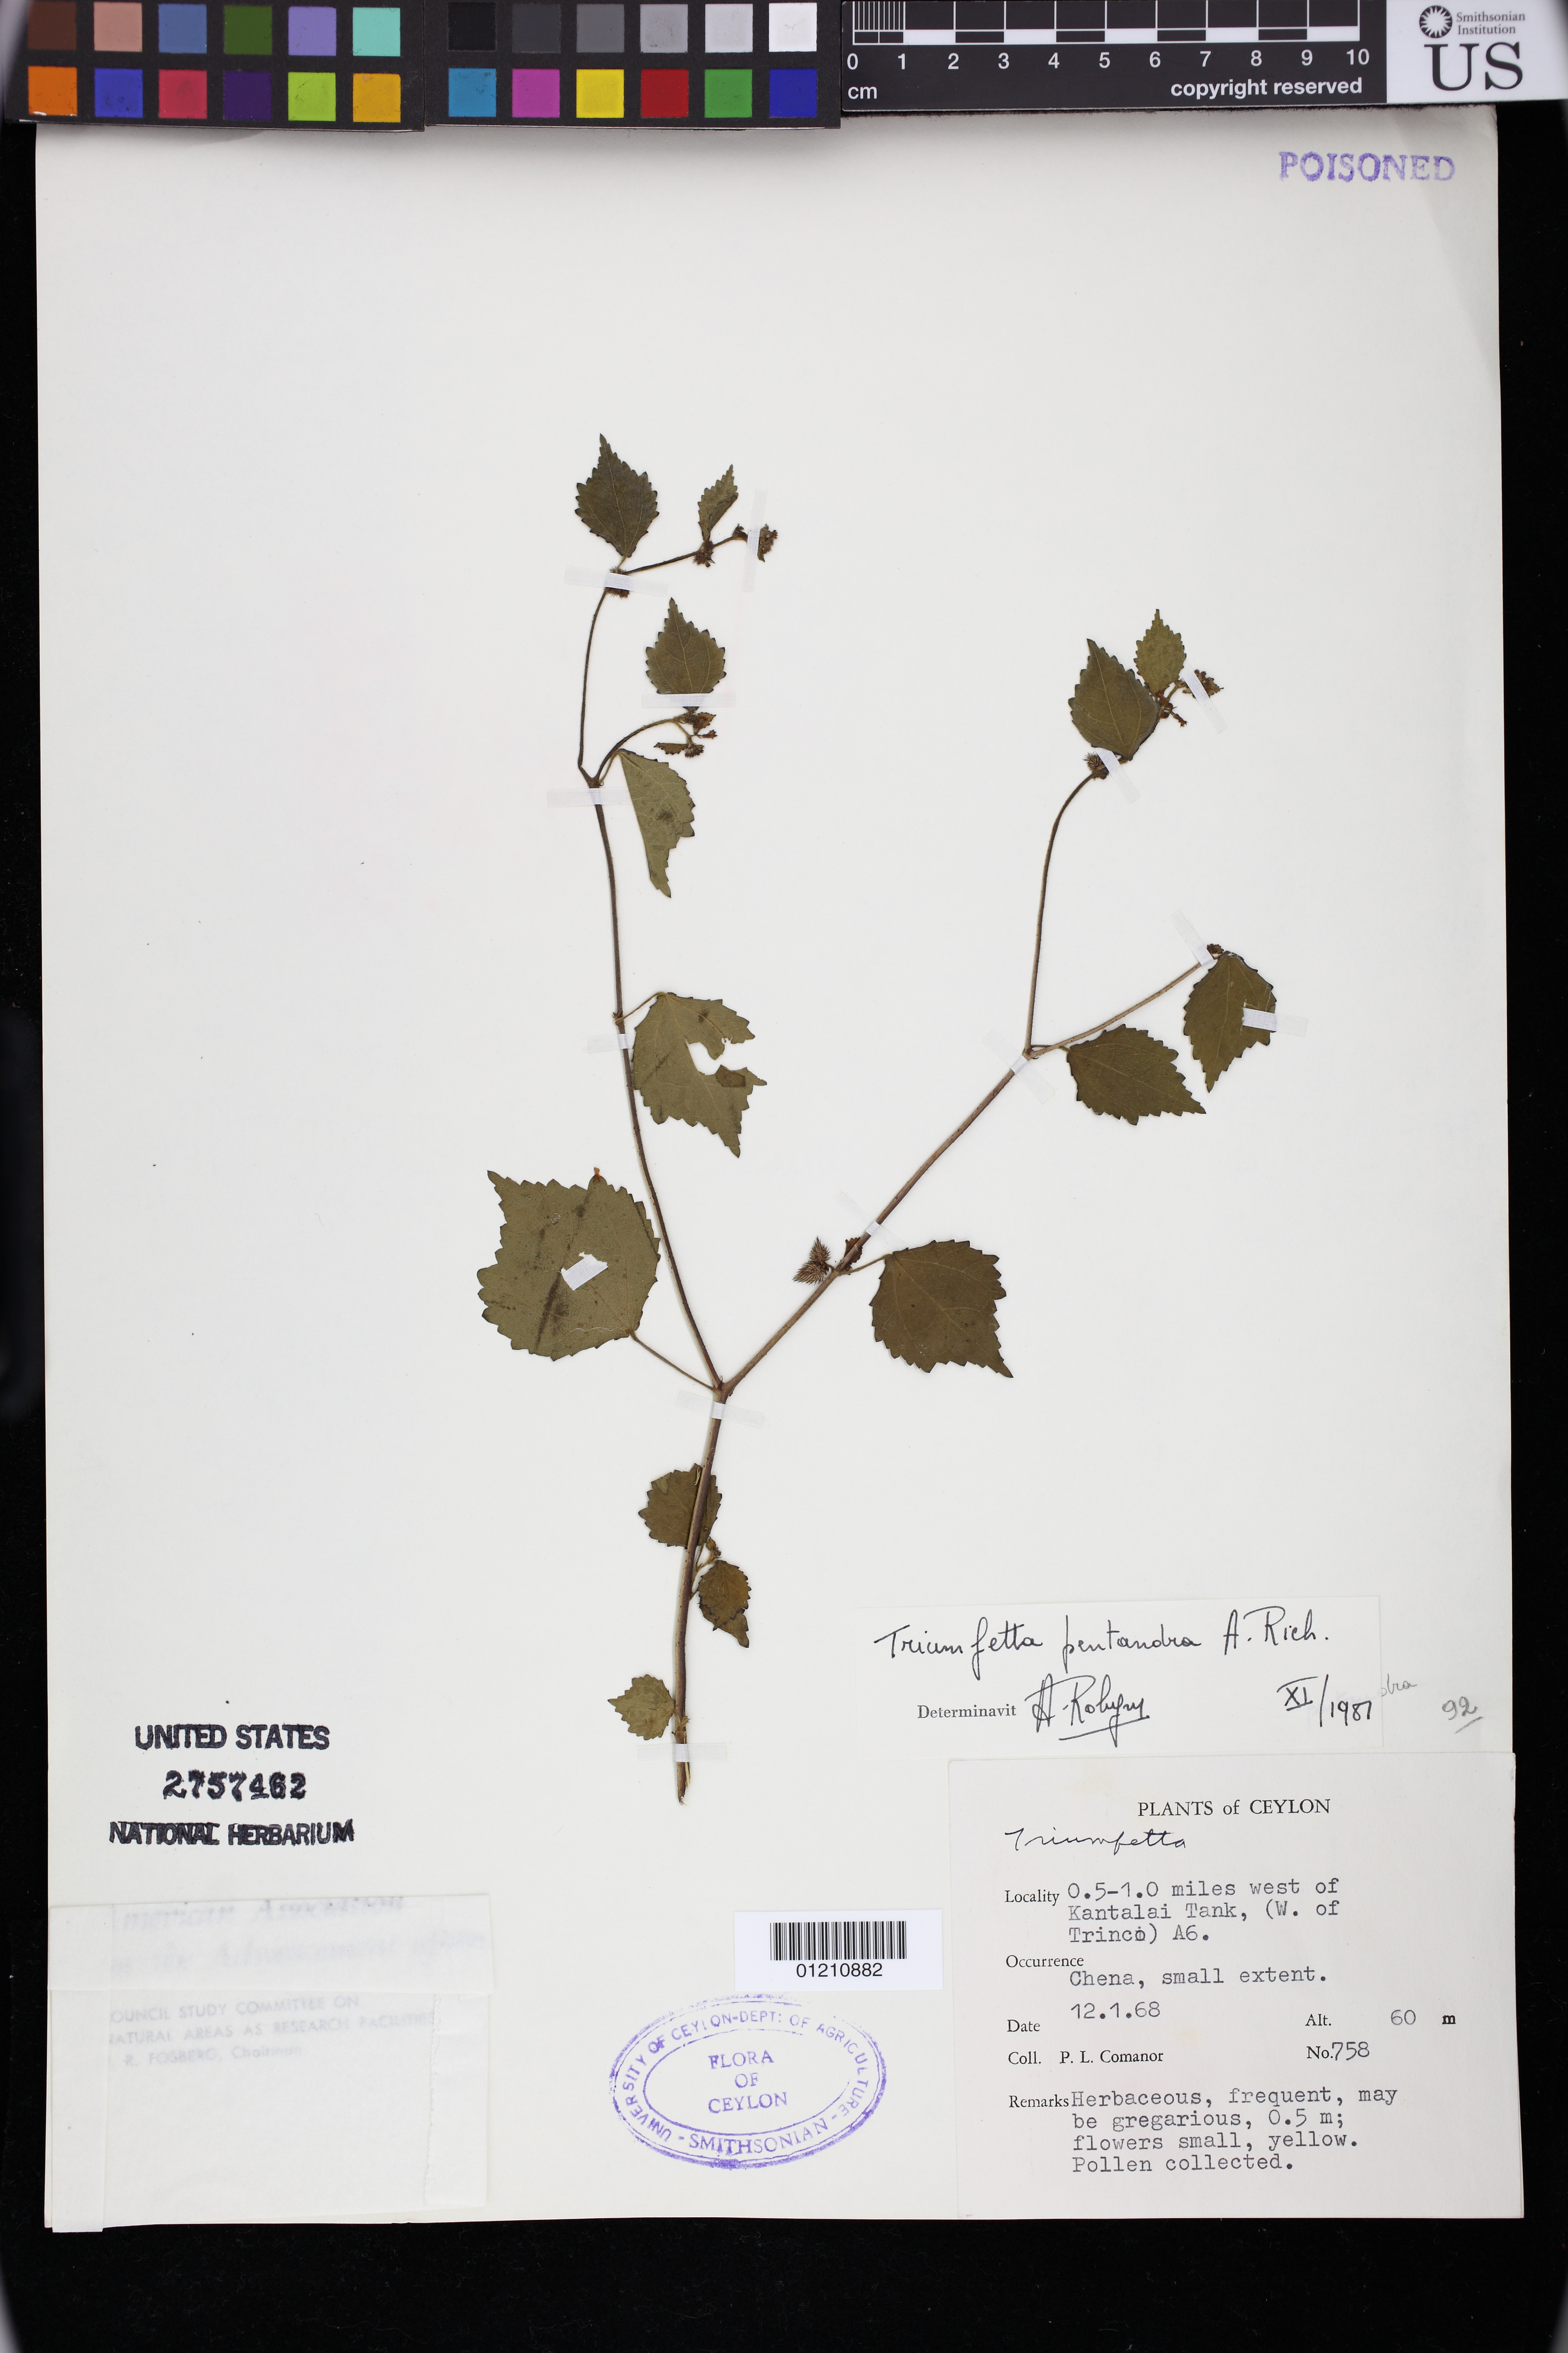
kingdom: Plantae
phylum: Tracheophyta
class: Magnoliopsida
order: Malvales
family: Malvaceae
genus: Triumfetta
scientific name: Triumfetta pentandra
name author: A. Rich.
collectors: P. Comanor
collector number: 758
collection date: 1968-01-12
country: Sri Lanka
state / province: Eastern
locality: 0.5-1.0 miles west of Kantale Wewa (Kantalai Tank), (W. of Trinco) A6.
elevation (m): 60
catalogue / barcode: US 2757462